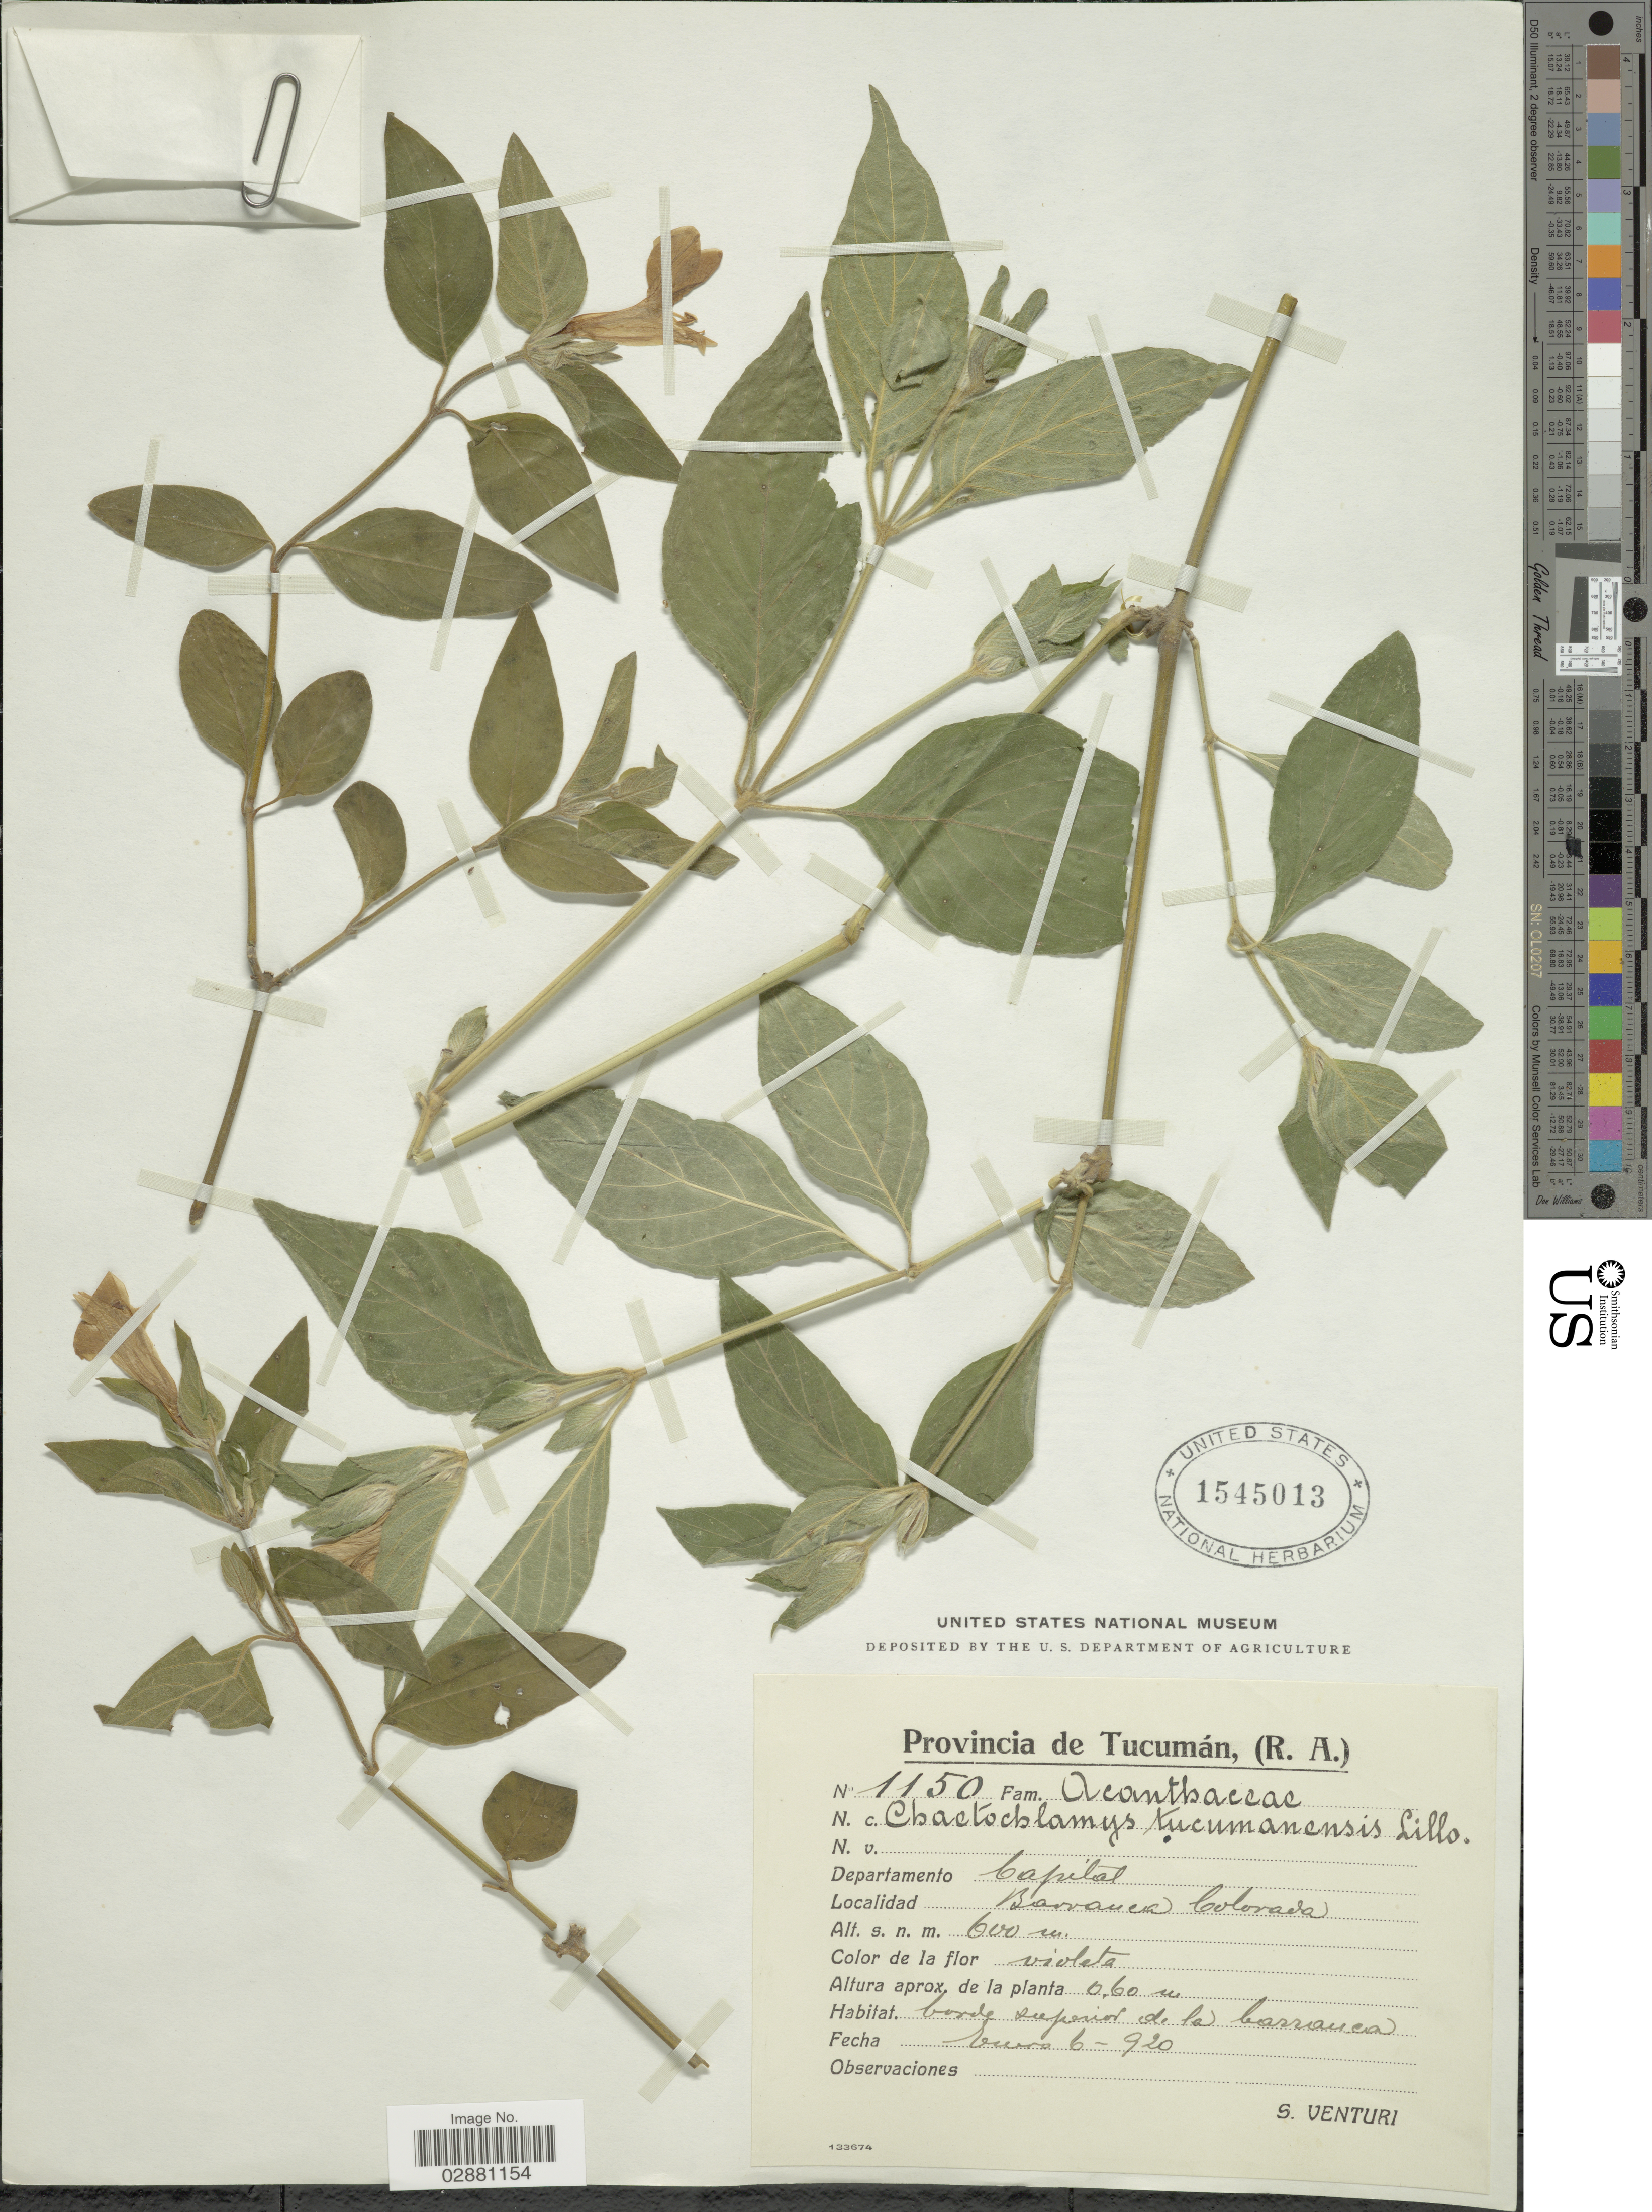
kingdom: Plantae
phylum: Tracheophyta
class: Magnoliopsida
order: Lamiales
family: Acanthaceae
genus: Justicia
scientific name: Justicia thunbergioides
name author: (Lindau) Leonard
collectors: S. Venturi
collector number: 1150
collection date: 1920-01-06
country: Argentina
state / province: Tucuman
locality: Provincia de Tucumán, (R.A.). Departamento Capital. Barranca Colorada.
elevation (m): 600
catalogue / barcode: US 1545013